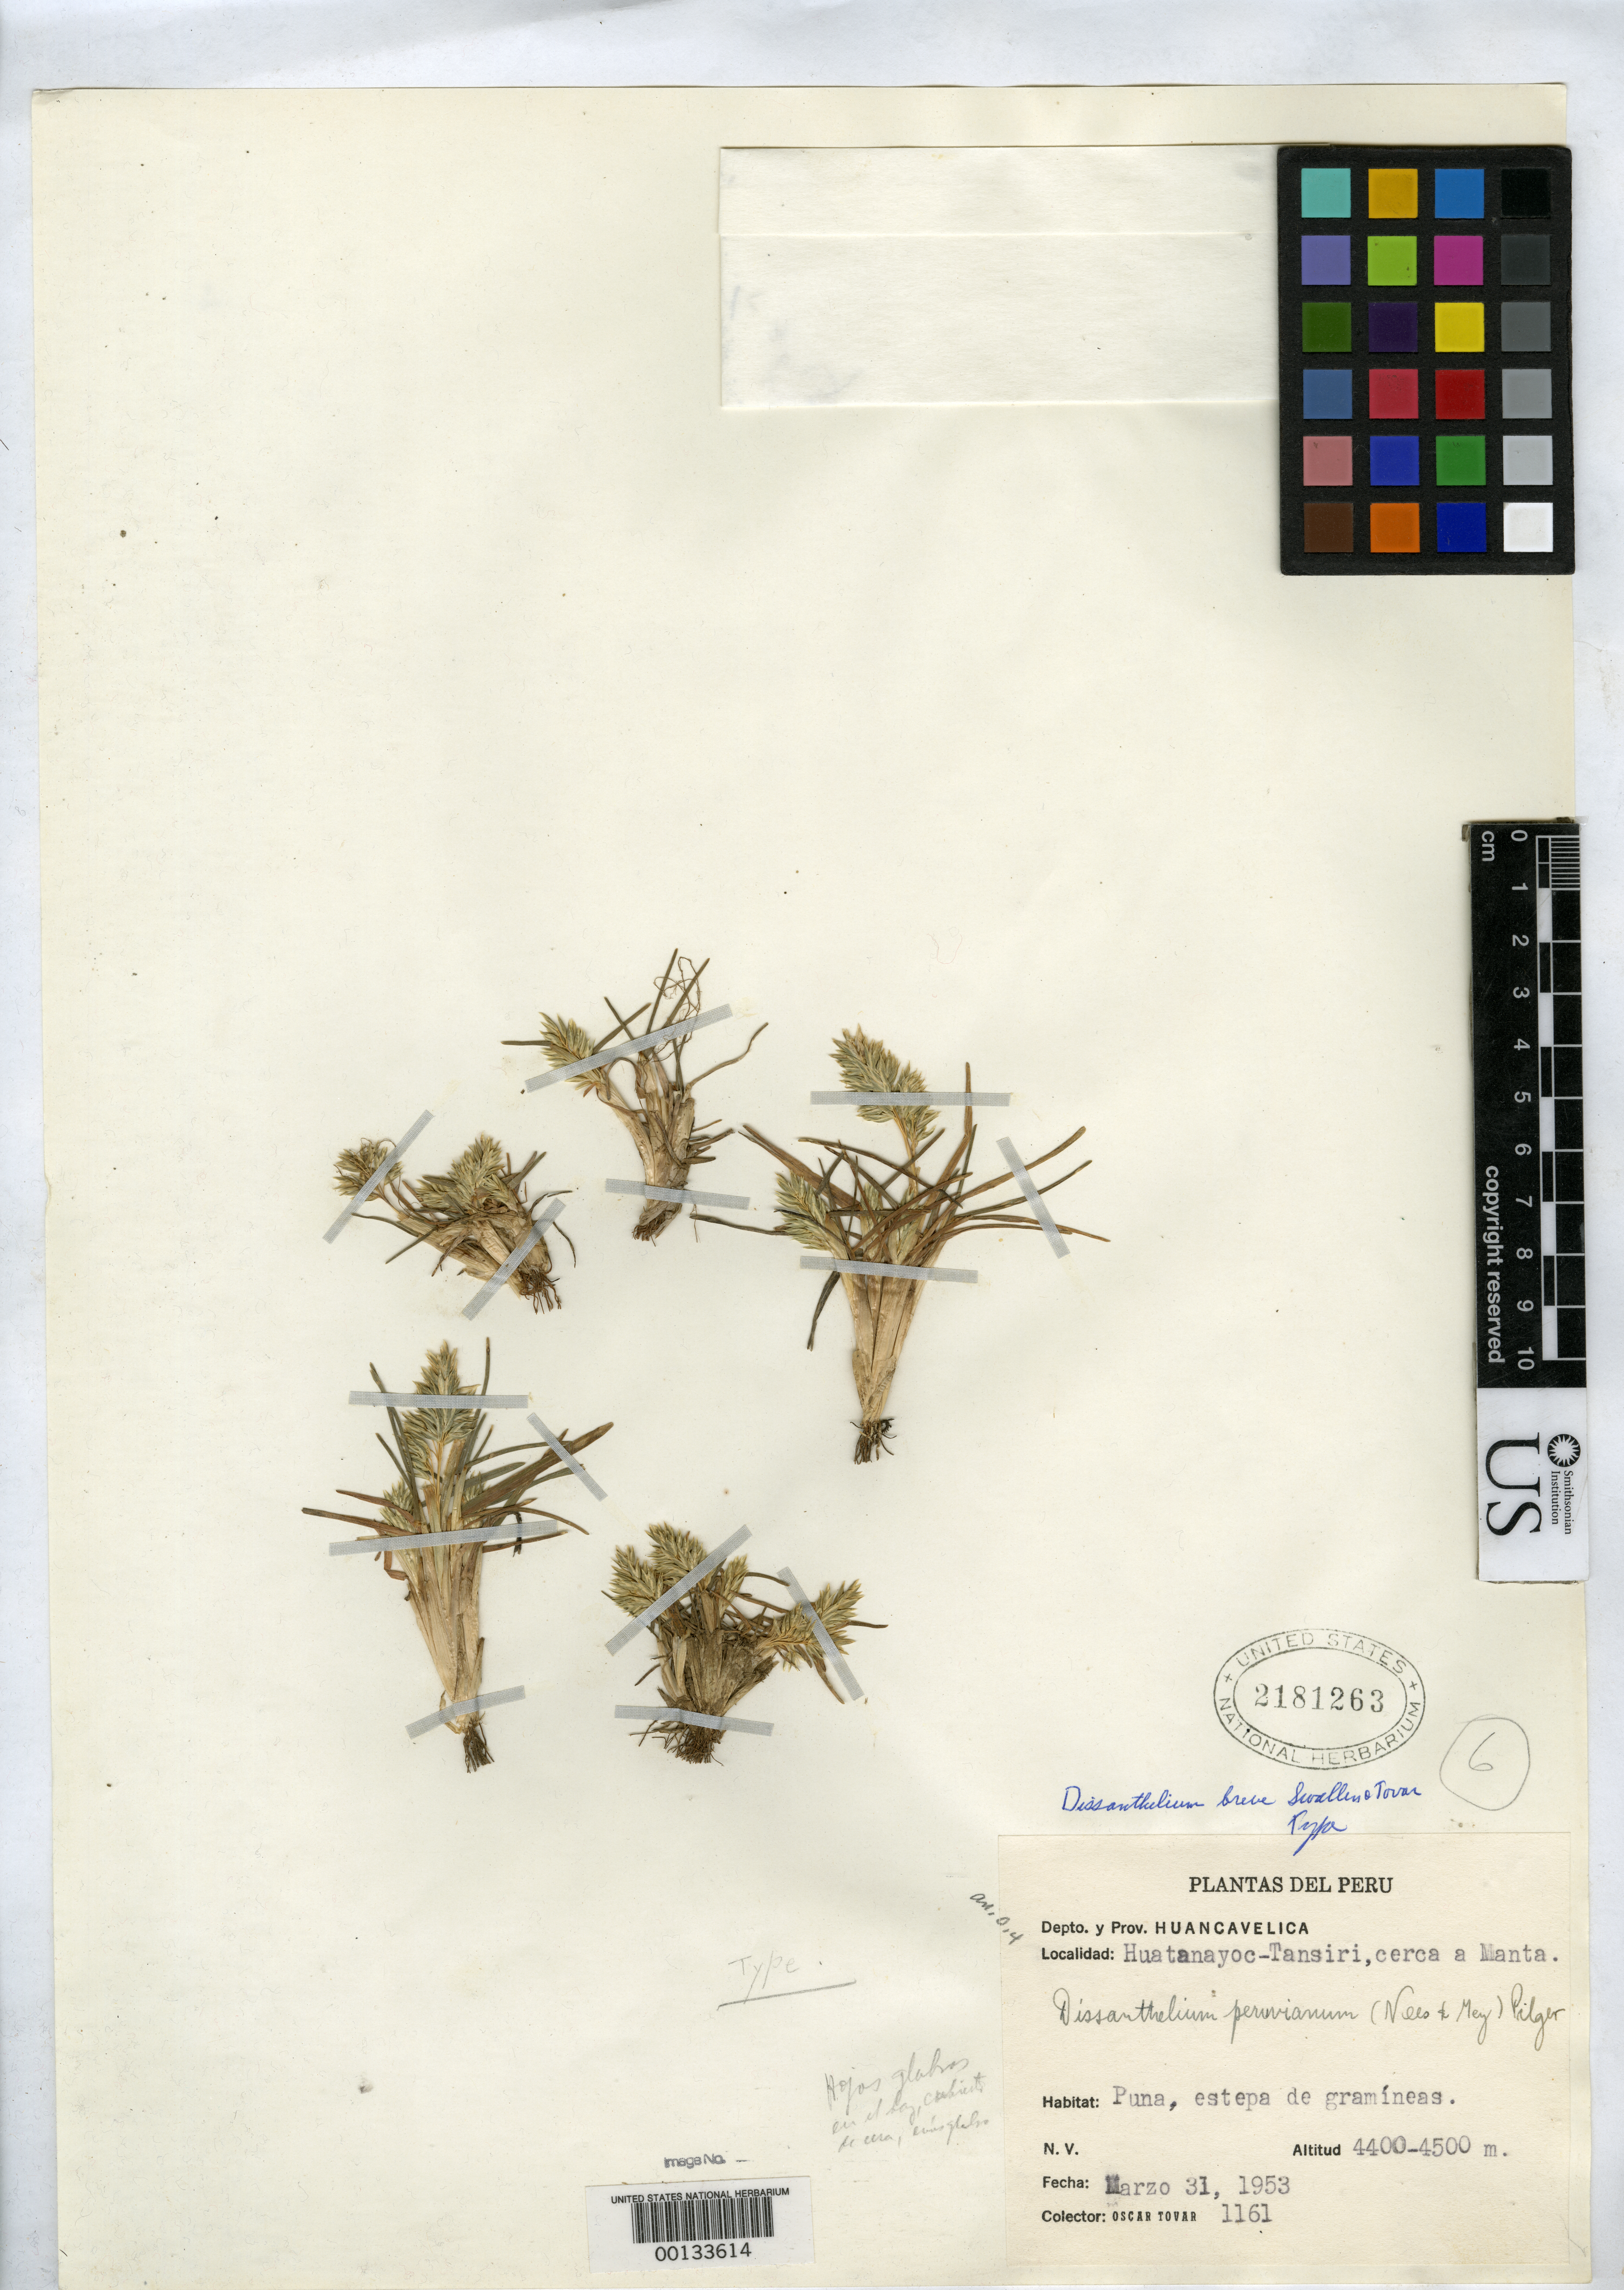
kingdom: Plantae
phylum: Tracheophyta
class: Liliopsida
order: Poales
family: Poaceae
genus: Dissanthelium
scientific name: Dissanthelium breve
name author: Swallen & Tovar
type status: Holotype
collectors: Ó. Tovar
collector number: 1161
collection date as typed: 31 Mar 1953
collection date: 1953-03-31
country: Peru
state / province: Huancavelica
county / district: Huancavelica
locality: Conaica Dist., Huaytanayoc - Tansiri near Manta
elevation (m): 4400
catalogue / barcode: US 2181263